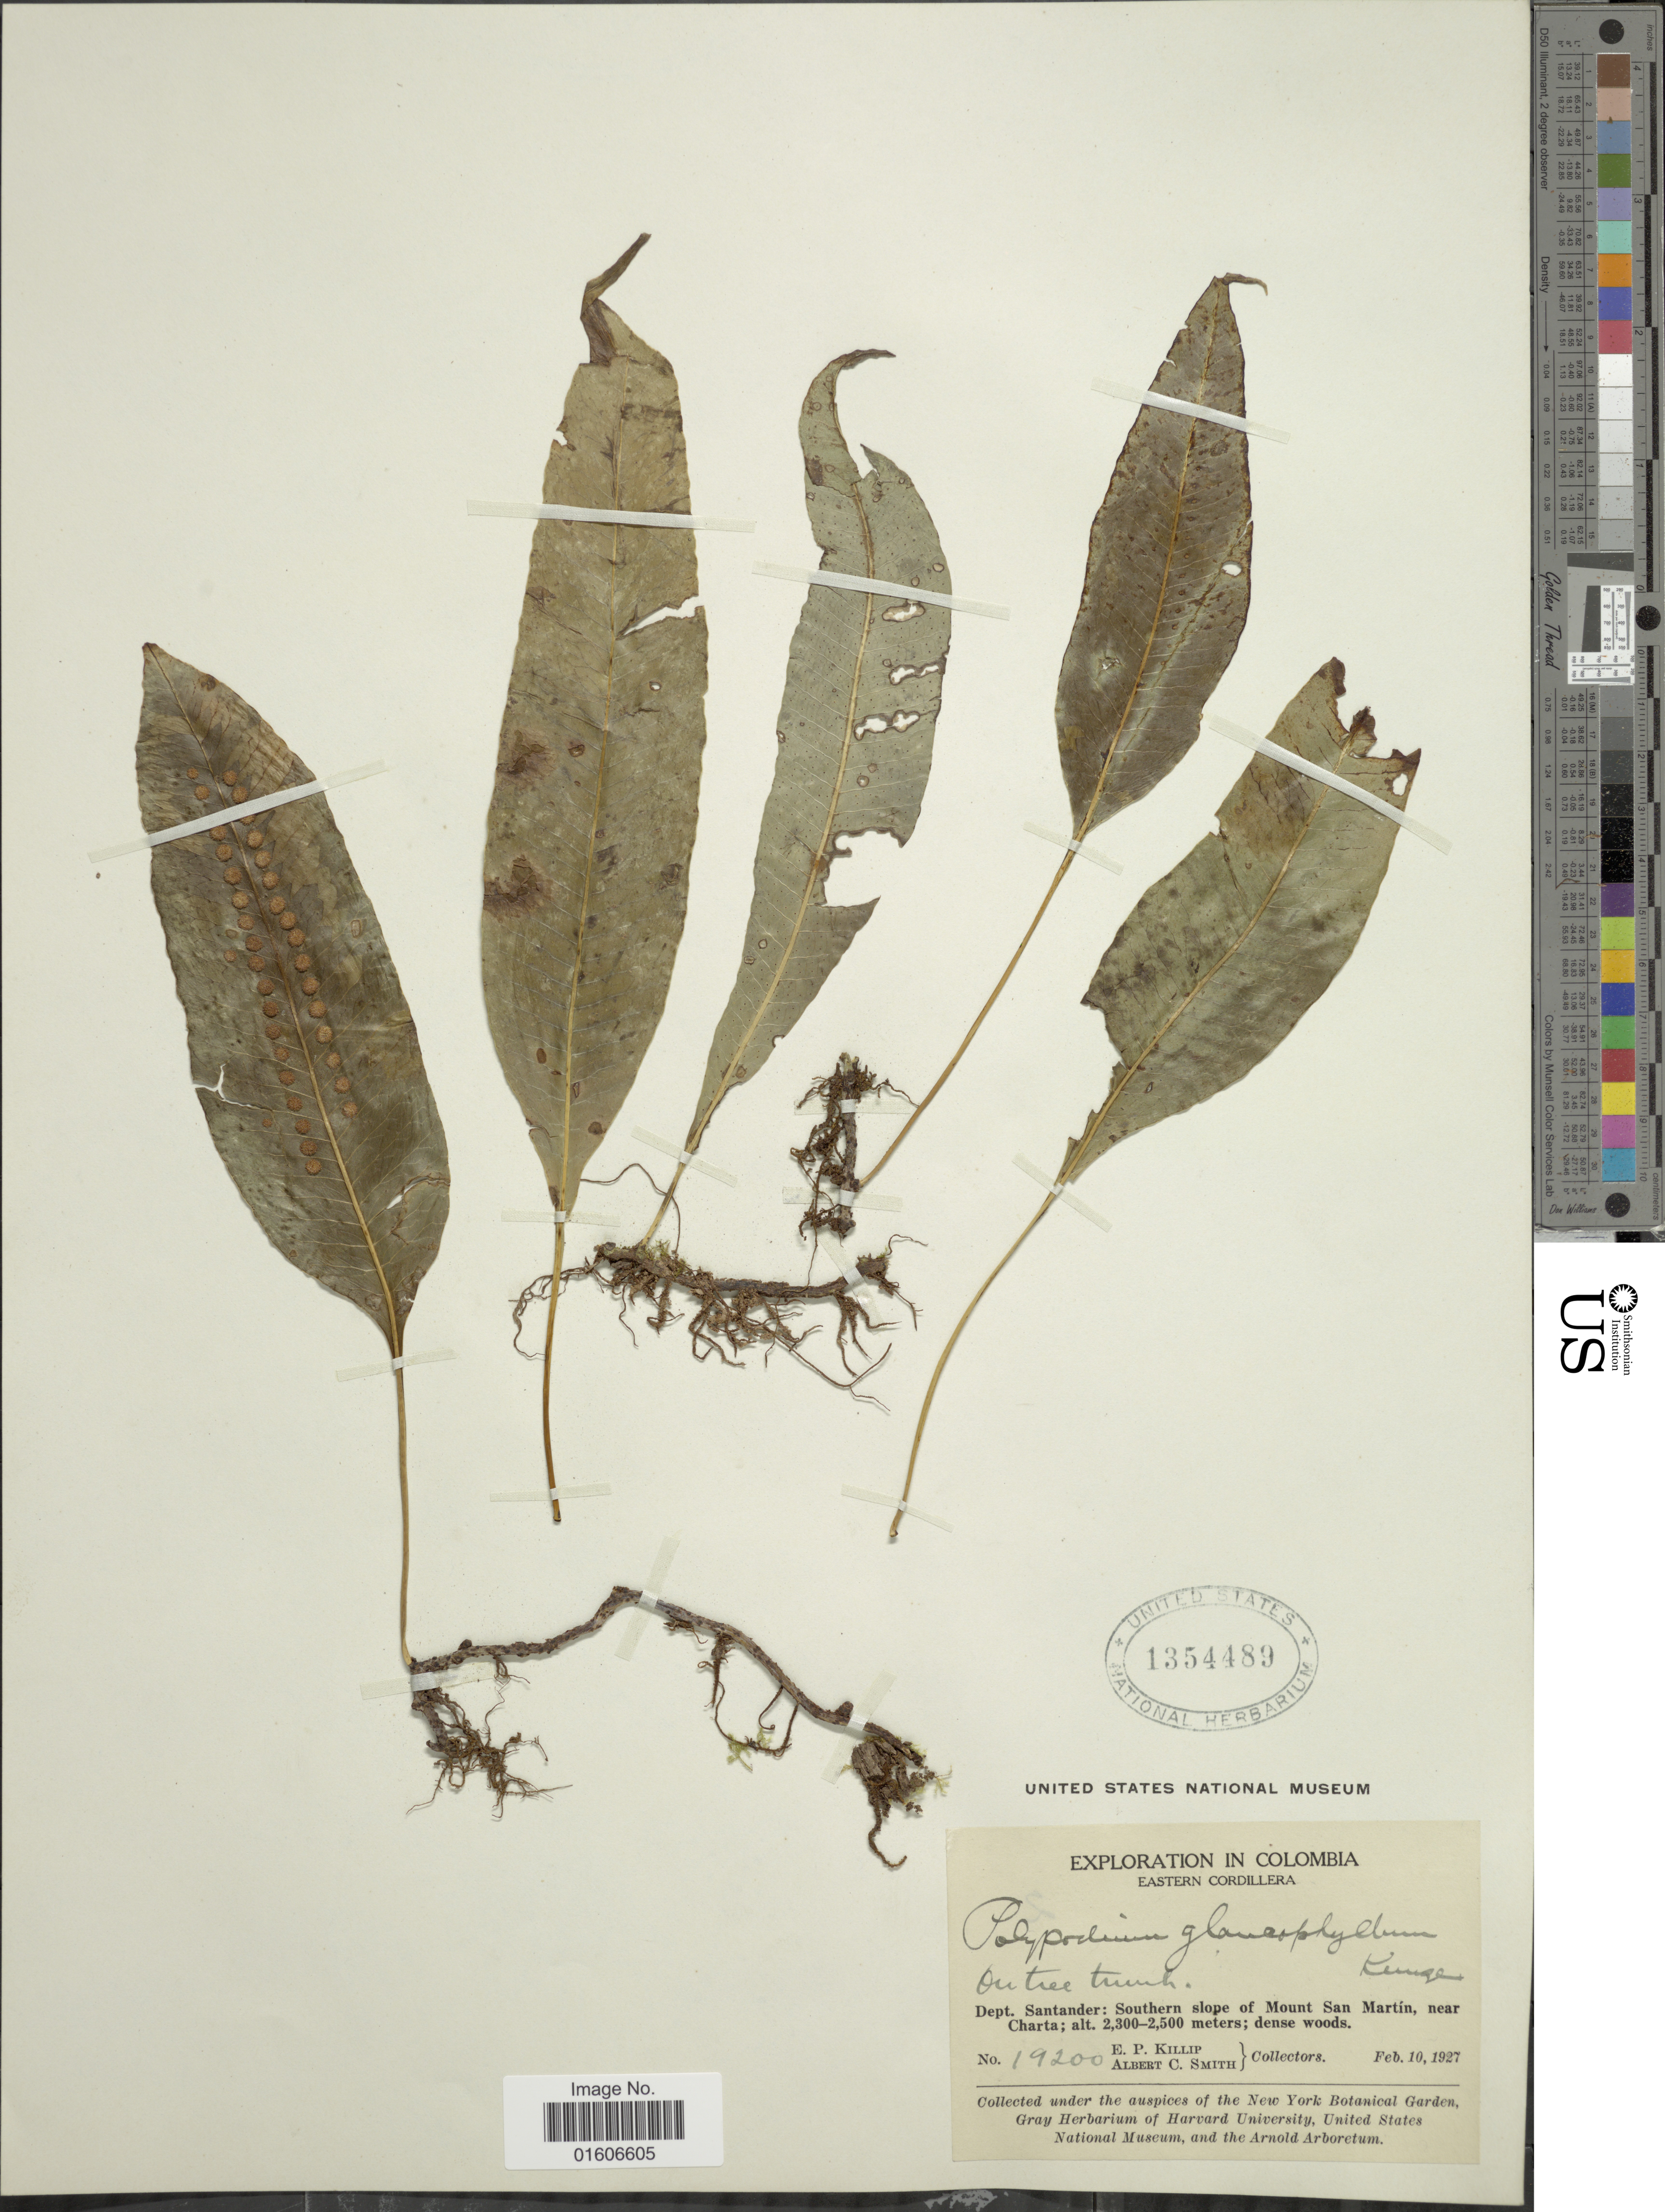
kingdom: Plantae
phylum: Tracheophyta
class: Polypodiopsida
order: Polypodiales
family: Polypodiaceae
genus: Serpocaulon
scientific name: Serpocaulon levigatum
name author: (Cav.) A.R. Sm.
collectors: E. P. Killip & A. C. Smith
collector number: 19200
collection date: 1927-02-10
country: Colombia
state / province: Santander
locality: Eastern Cordillera. Dept. Santander: Southern slope of Mount San Martin, near Charta.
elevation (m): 2300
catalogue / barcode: US 1354489